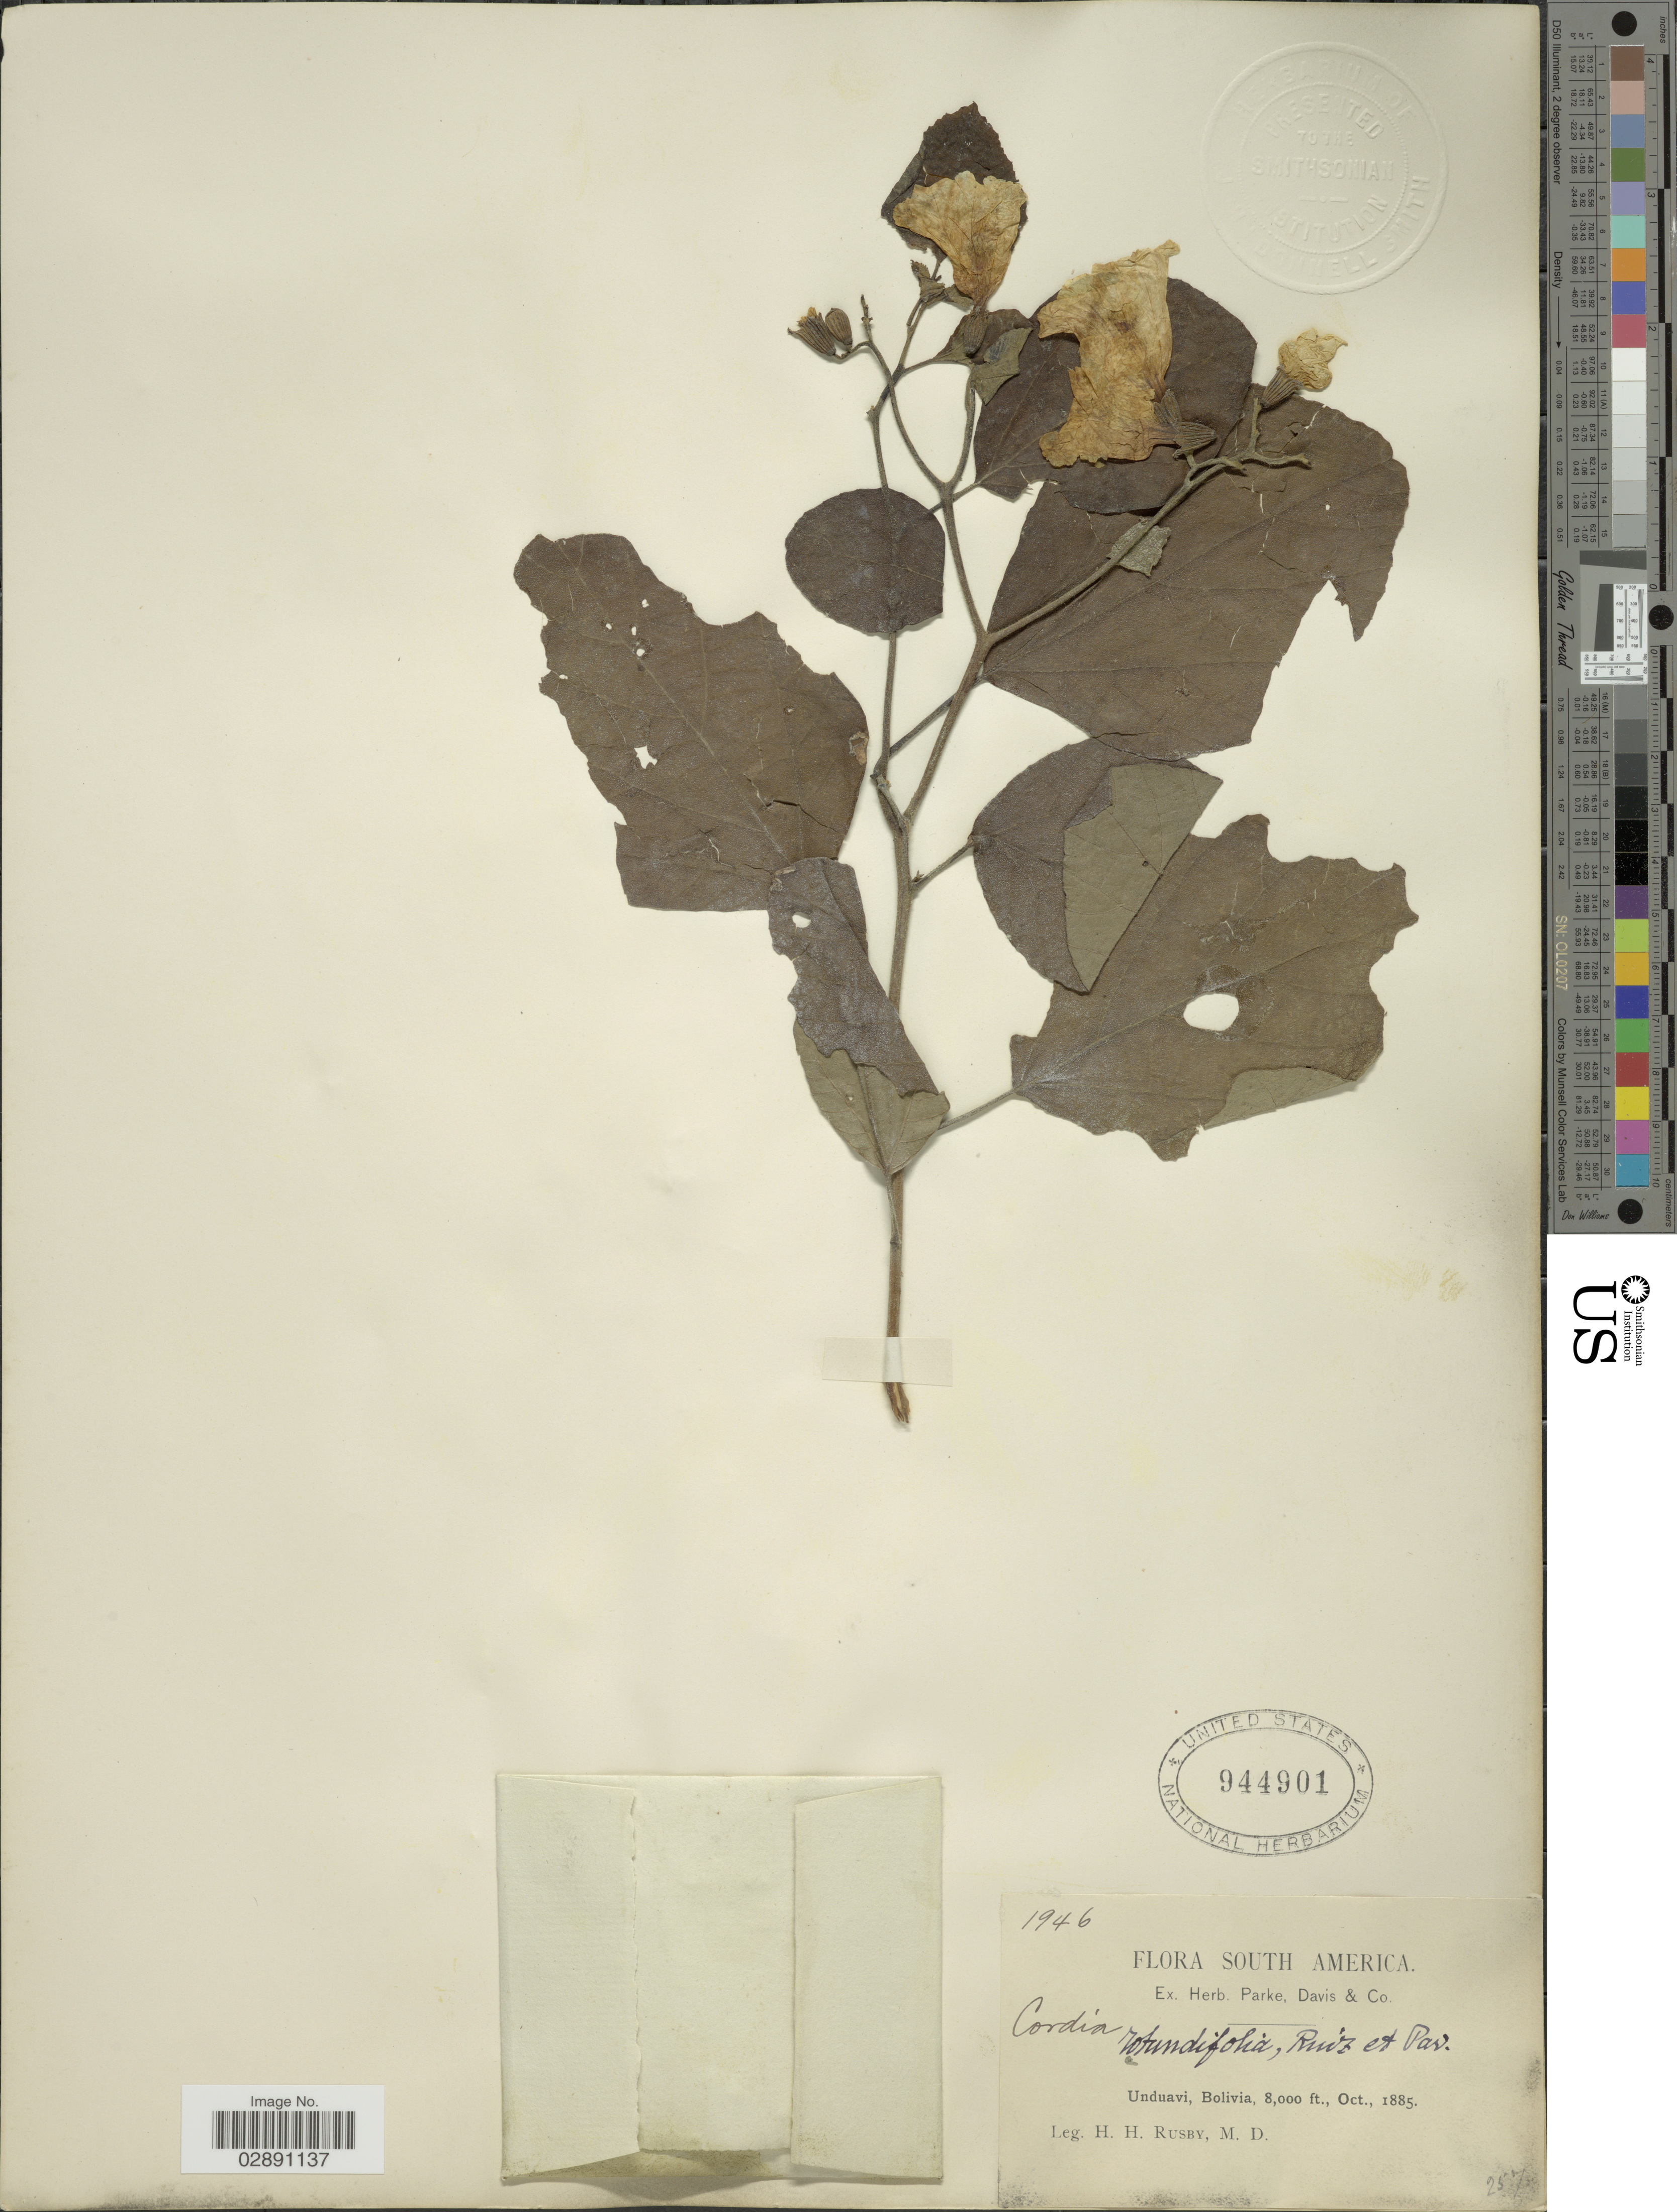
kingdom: Plantae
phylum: Tracheophyta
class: Magnoliopsida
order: Boraginales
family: Cordiaceae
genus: Cordia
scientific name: Cordia lutea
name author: Lam.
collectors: H. H. Rusby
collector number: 1946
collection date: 1885-10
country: Bolivia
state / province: La Paz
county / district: Nor Yungas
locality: Unduavi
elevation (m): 2438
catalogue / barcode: US 944901